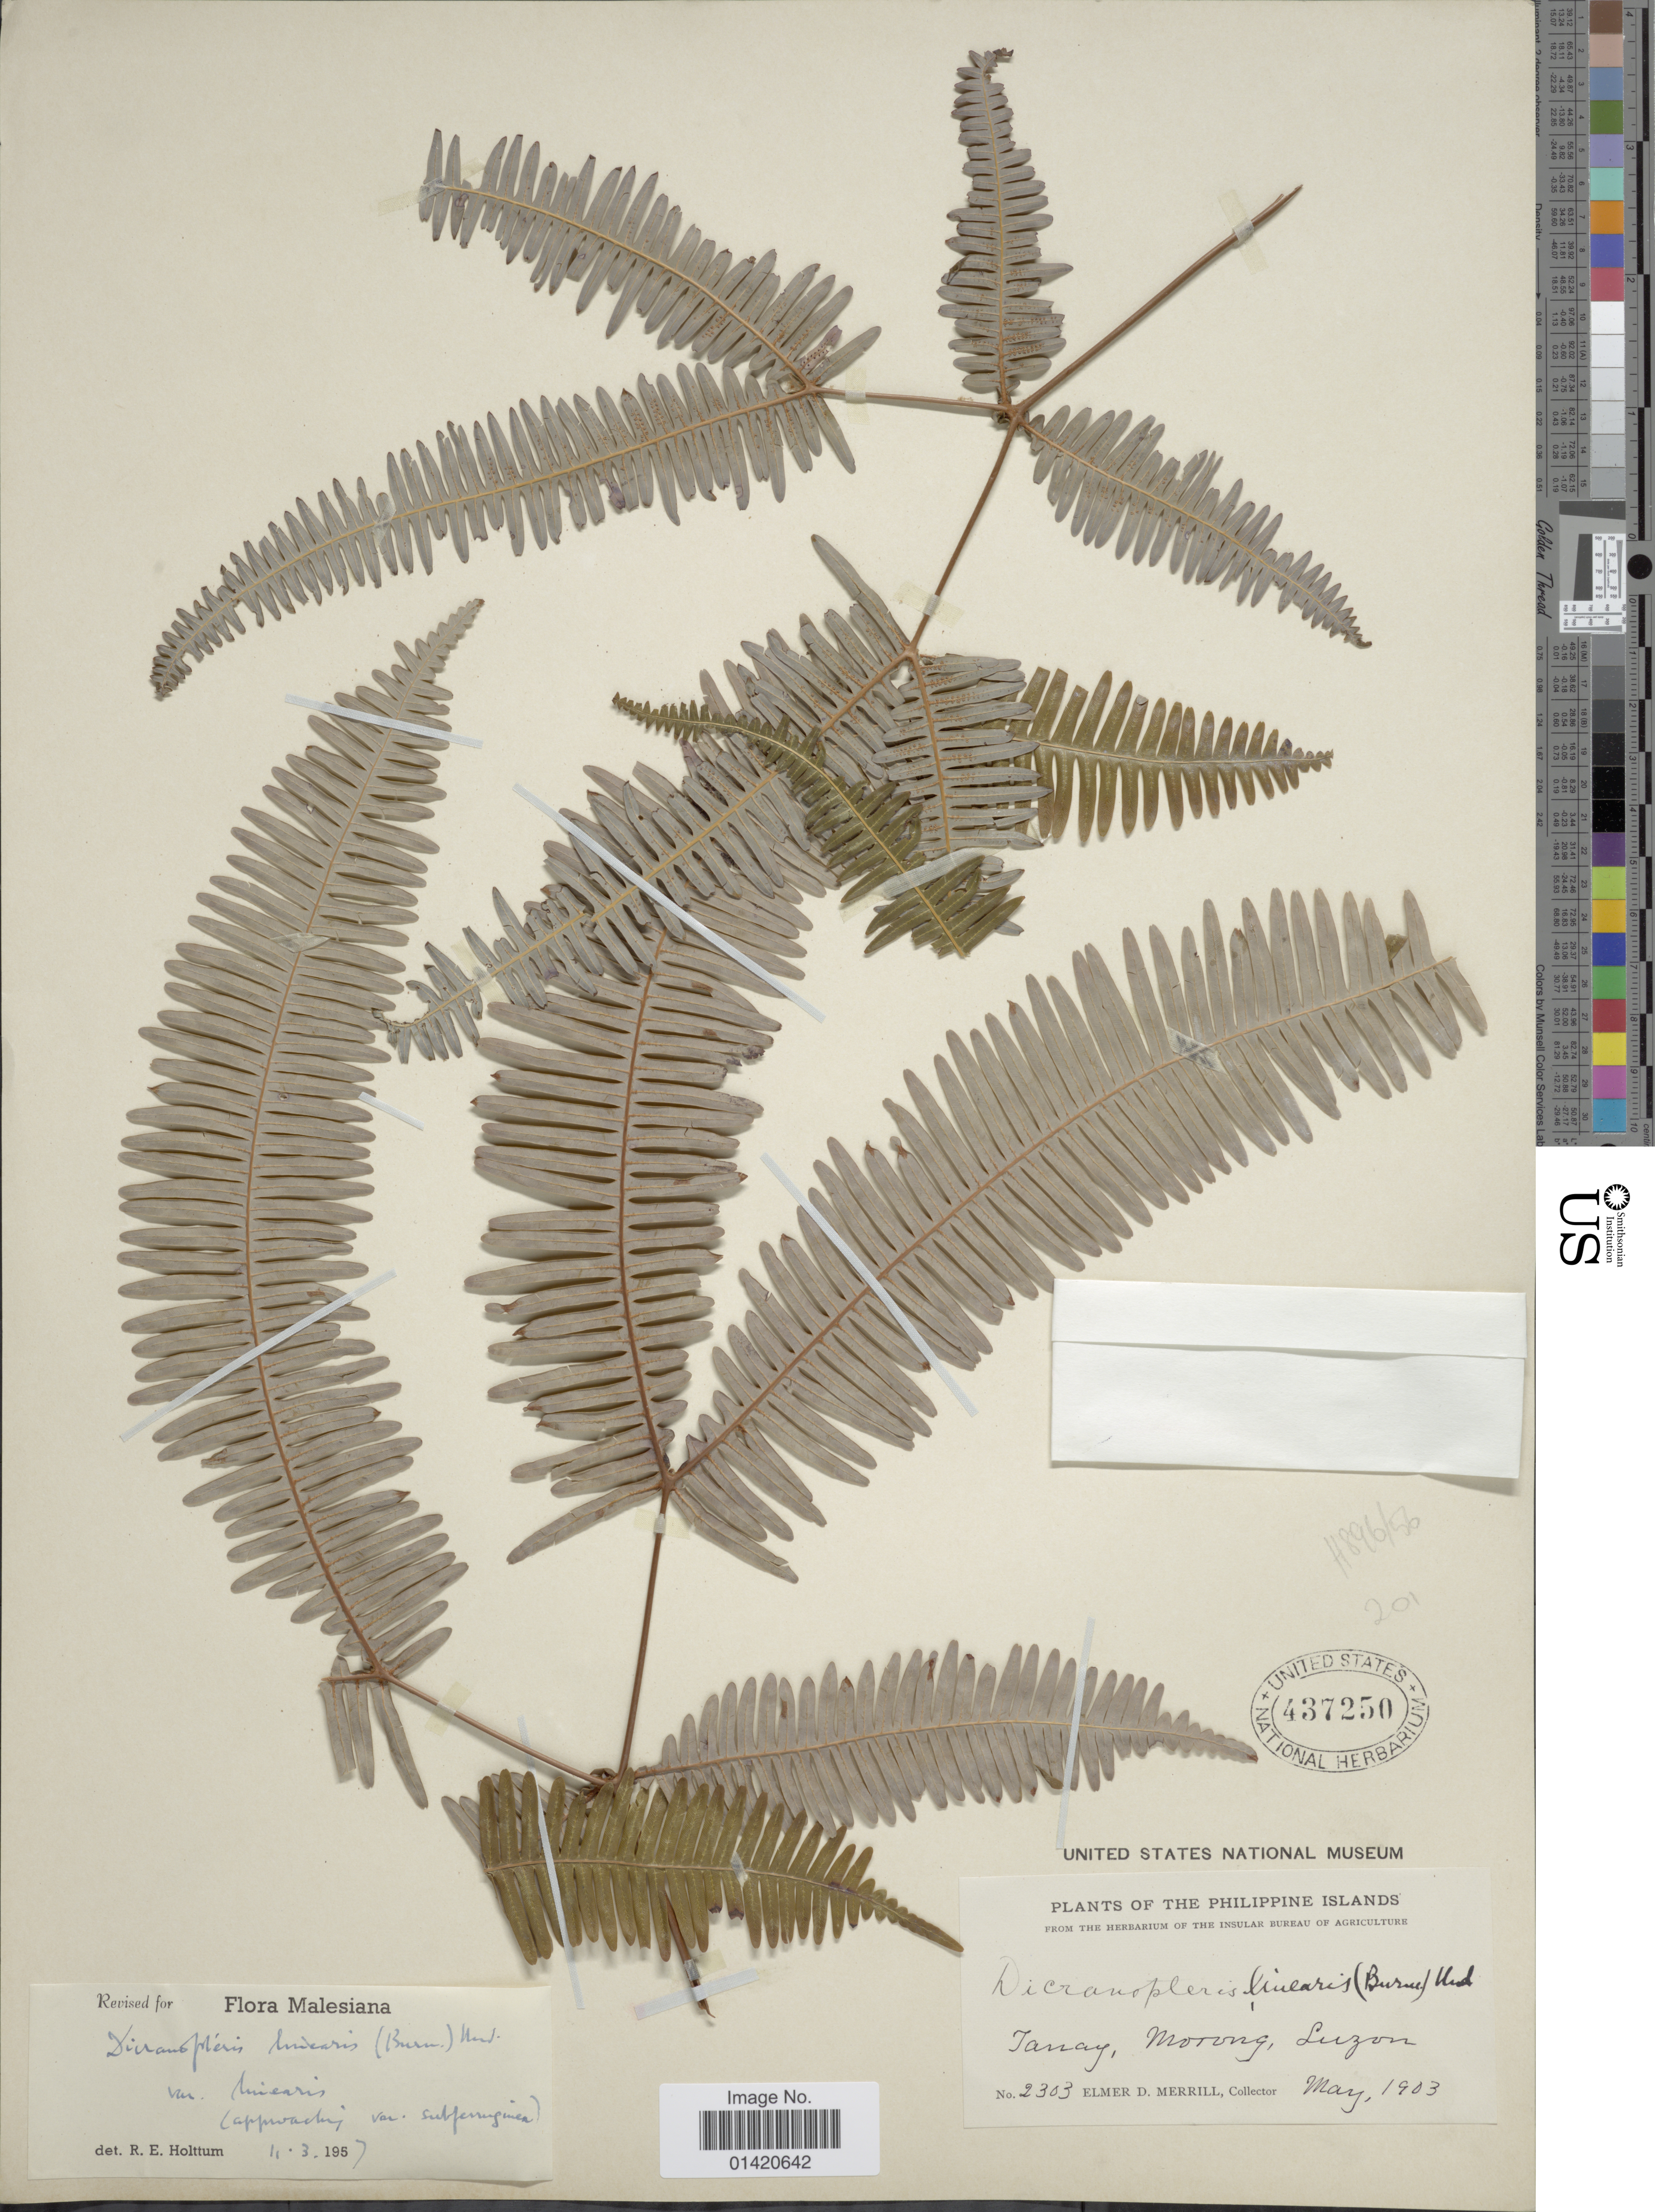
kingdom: Plantae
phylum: Tracheophyta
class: Polypodiopsida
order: Gleicheniales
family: Gleicheniaceae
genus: Dicranopteris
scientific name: Dicranopteris linearis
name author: (Burm. f.) Underw.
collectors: E. D. Merrill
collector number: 2303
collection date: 1903-05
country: Philippines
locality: Tanay, Morong, Luzon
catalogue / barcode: US 437250